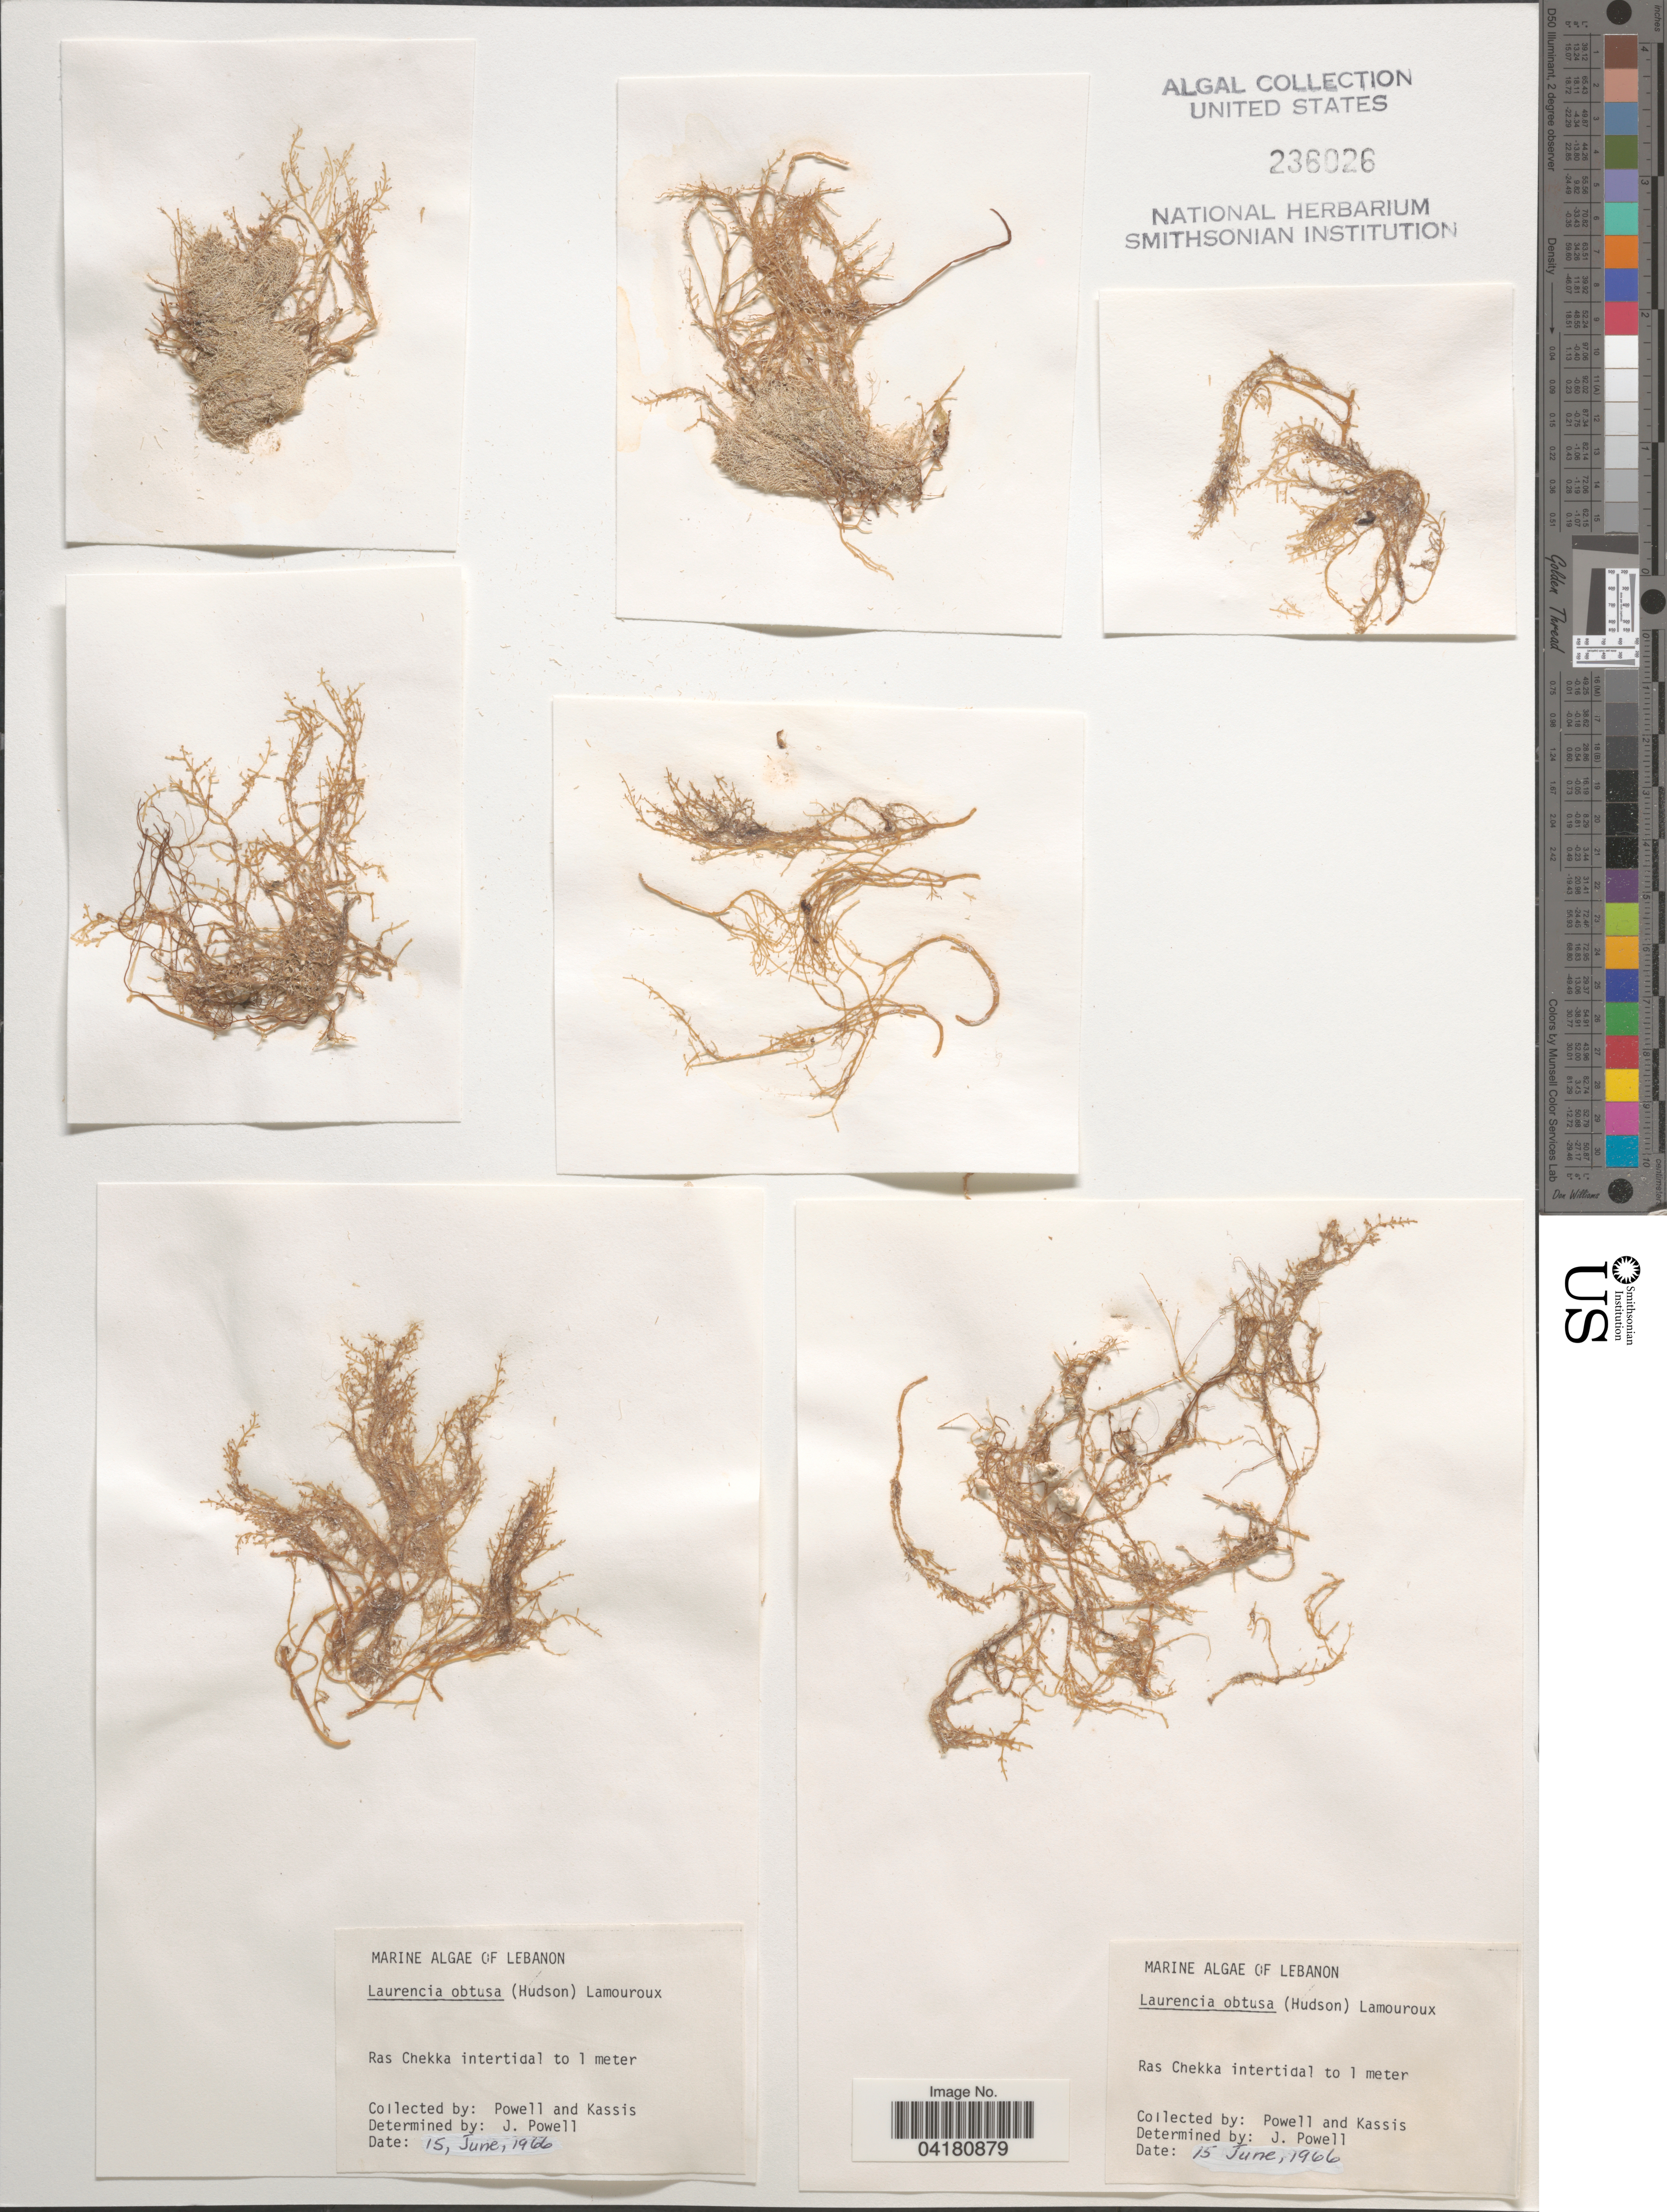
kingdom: Plantae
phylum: Rhodophyta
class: Florideophyceae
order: Ceramiales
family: Rhodomelaceae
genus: Laurencia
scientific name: Laurencia obtusa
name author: (Huds.) J.V.Lamouroux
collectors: -. Powell & Kassis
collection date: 1966-06-15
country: Lebanon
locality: Ras Chekka intertidal to 1 meter.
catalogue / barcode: US 236026